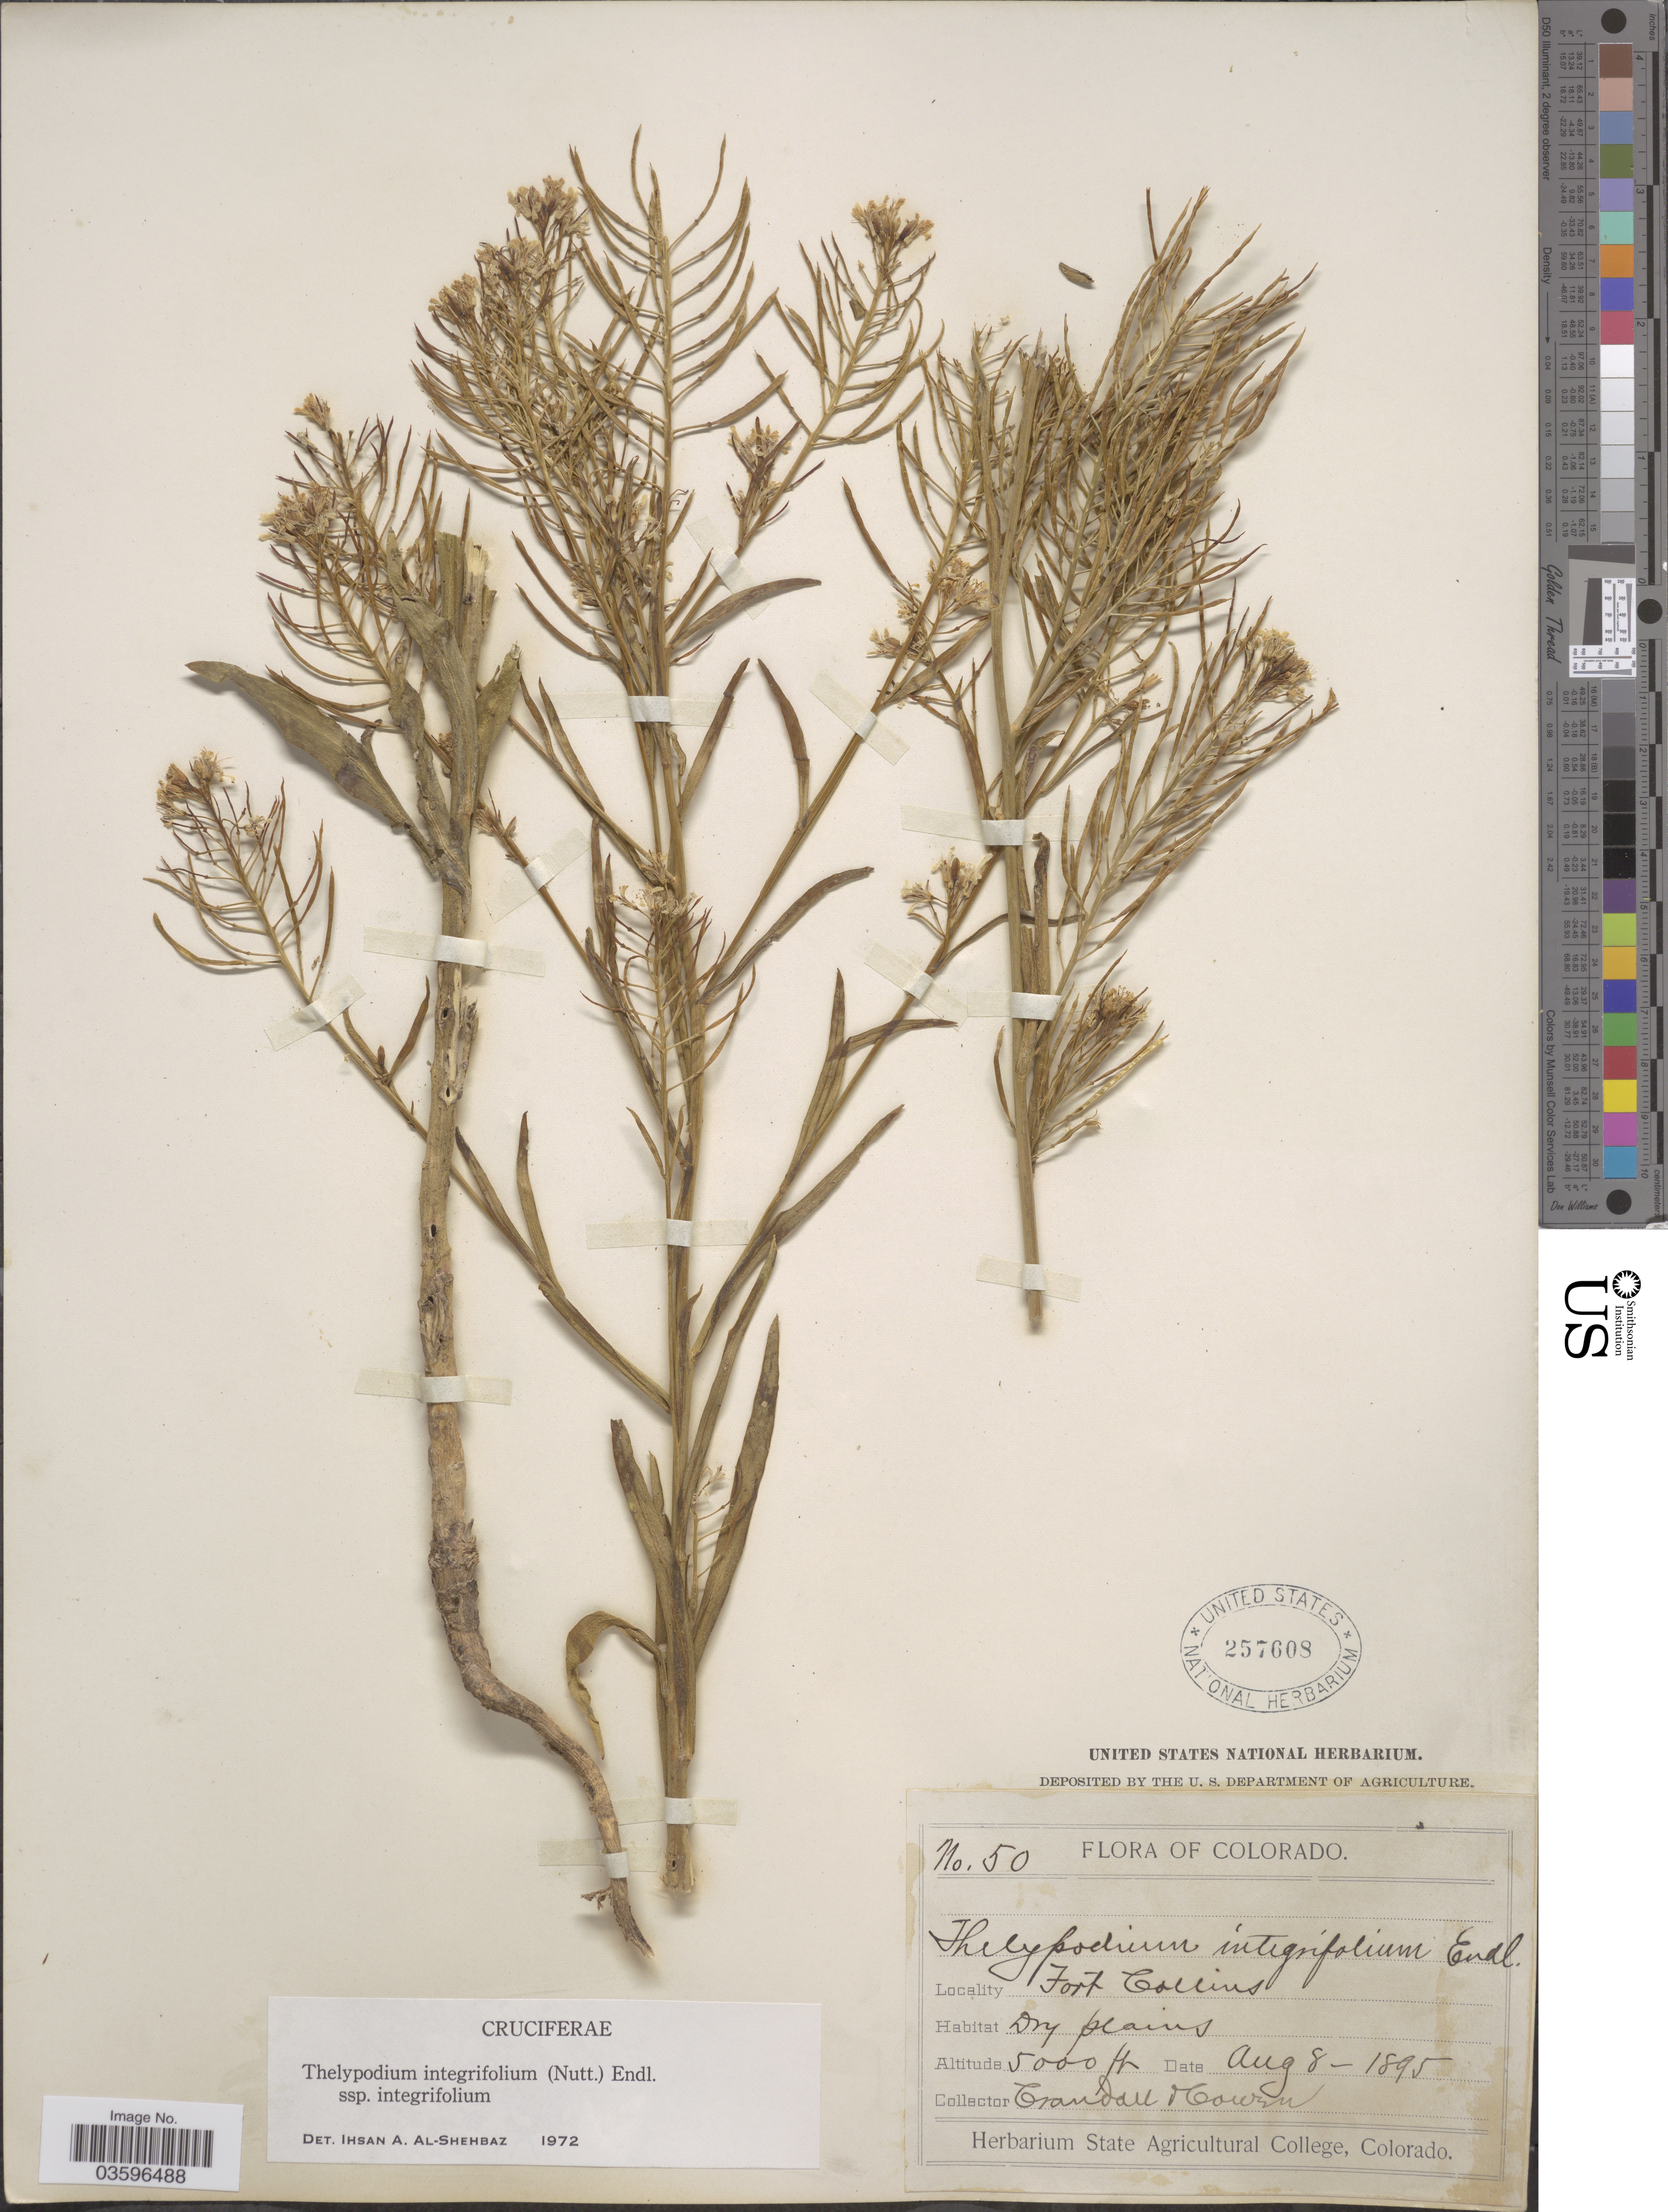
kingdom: Plantae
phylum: Tracheophyta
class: Magnoliopsida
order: Brassicales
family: Brassicaceae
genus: Thelypodium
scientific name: Thelypodium integrifolium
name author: (Nutt.) Endl.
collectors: -. Crandall & -. Cowen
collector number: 50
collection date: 1895-08-08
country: United States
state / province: Colorado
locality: Fort Collins.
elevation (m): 1524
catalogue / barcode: US 257608